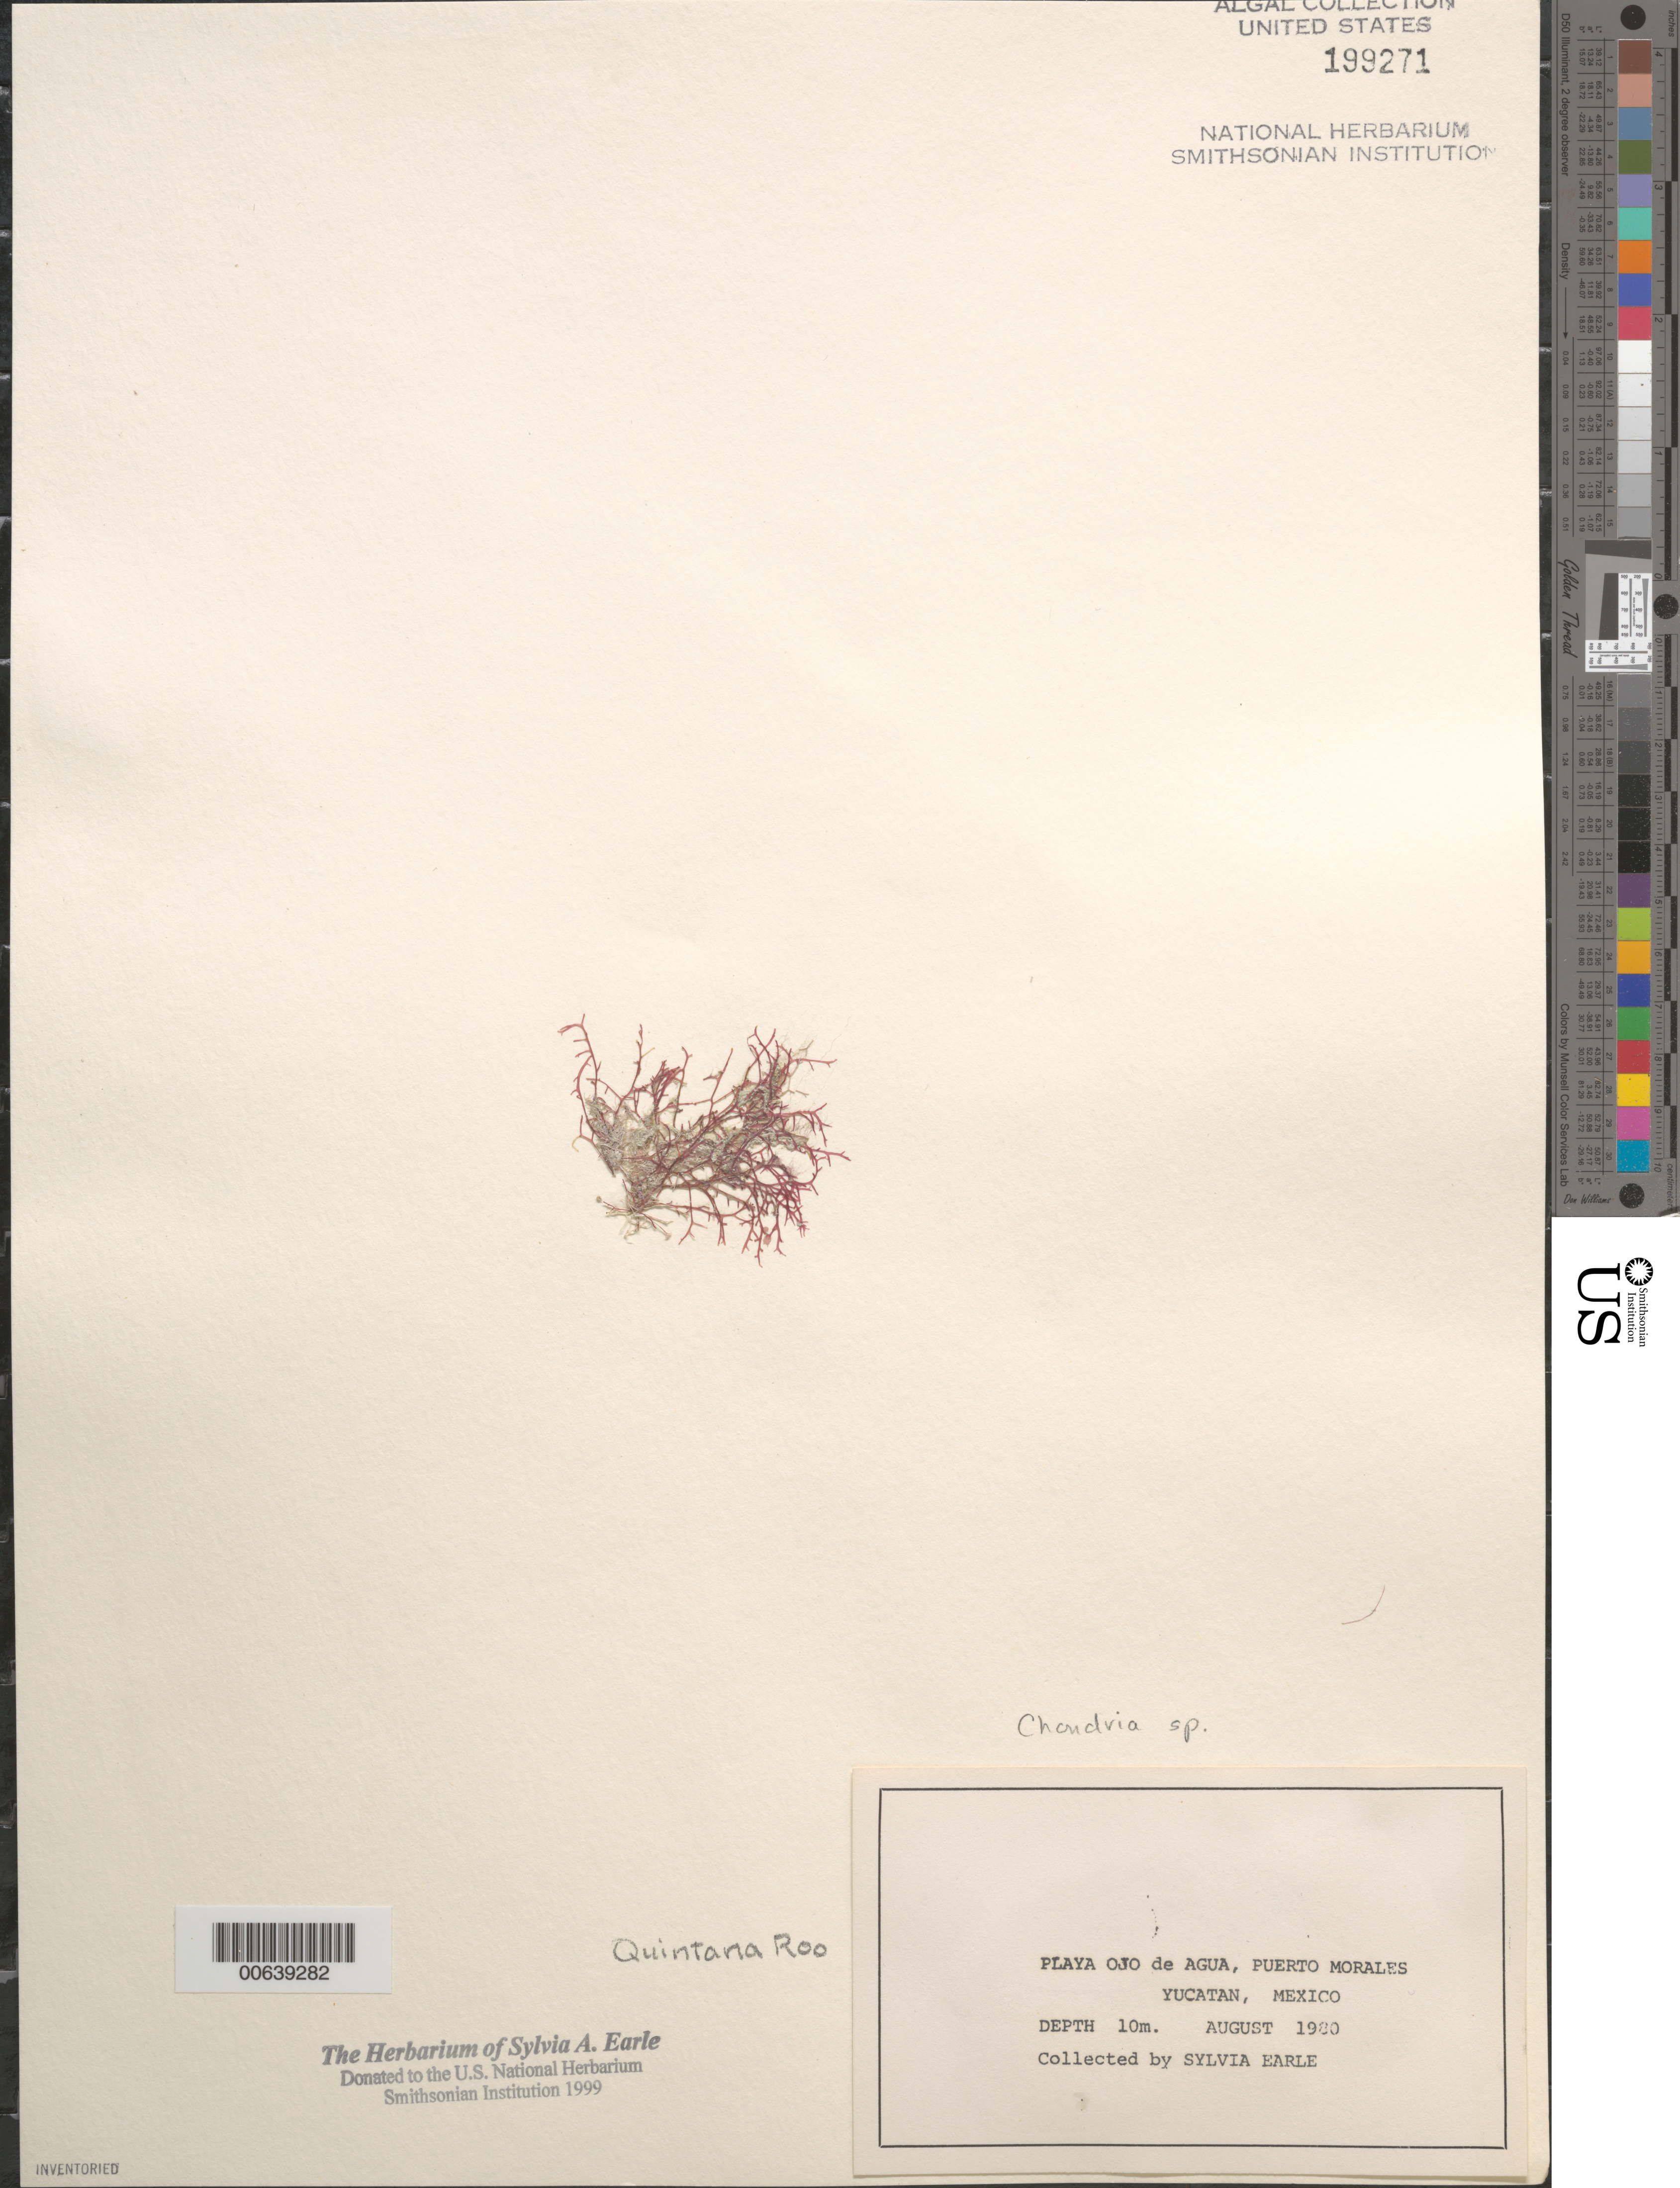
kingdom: Plantae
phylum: Rhodophyta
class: Florideophyceae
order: Ceramiales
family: Rhodomelaceae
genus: Chondria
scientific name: Chondria sp.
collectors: S. A. Earle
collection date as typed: Aug 1980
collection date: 1980-08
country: Mexico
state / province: Quintana Roo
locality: Playa Ojo de Agua, Puerto Morales, Yucatan Peninsula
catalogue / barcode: US 199271